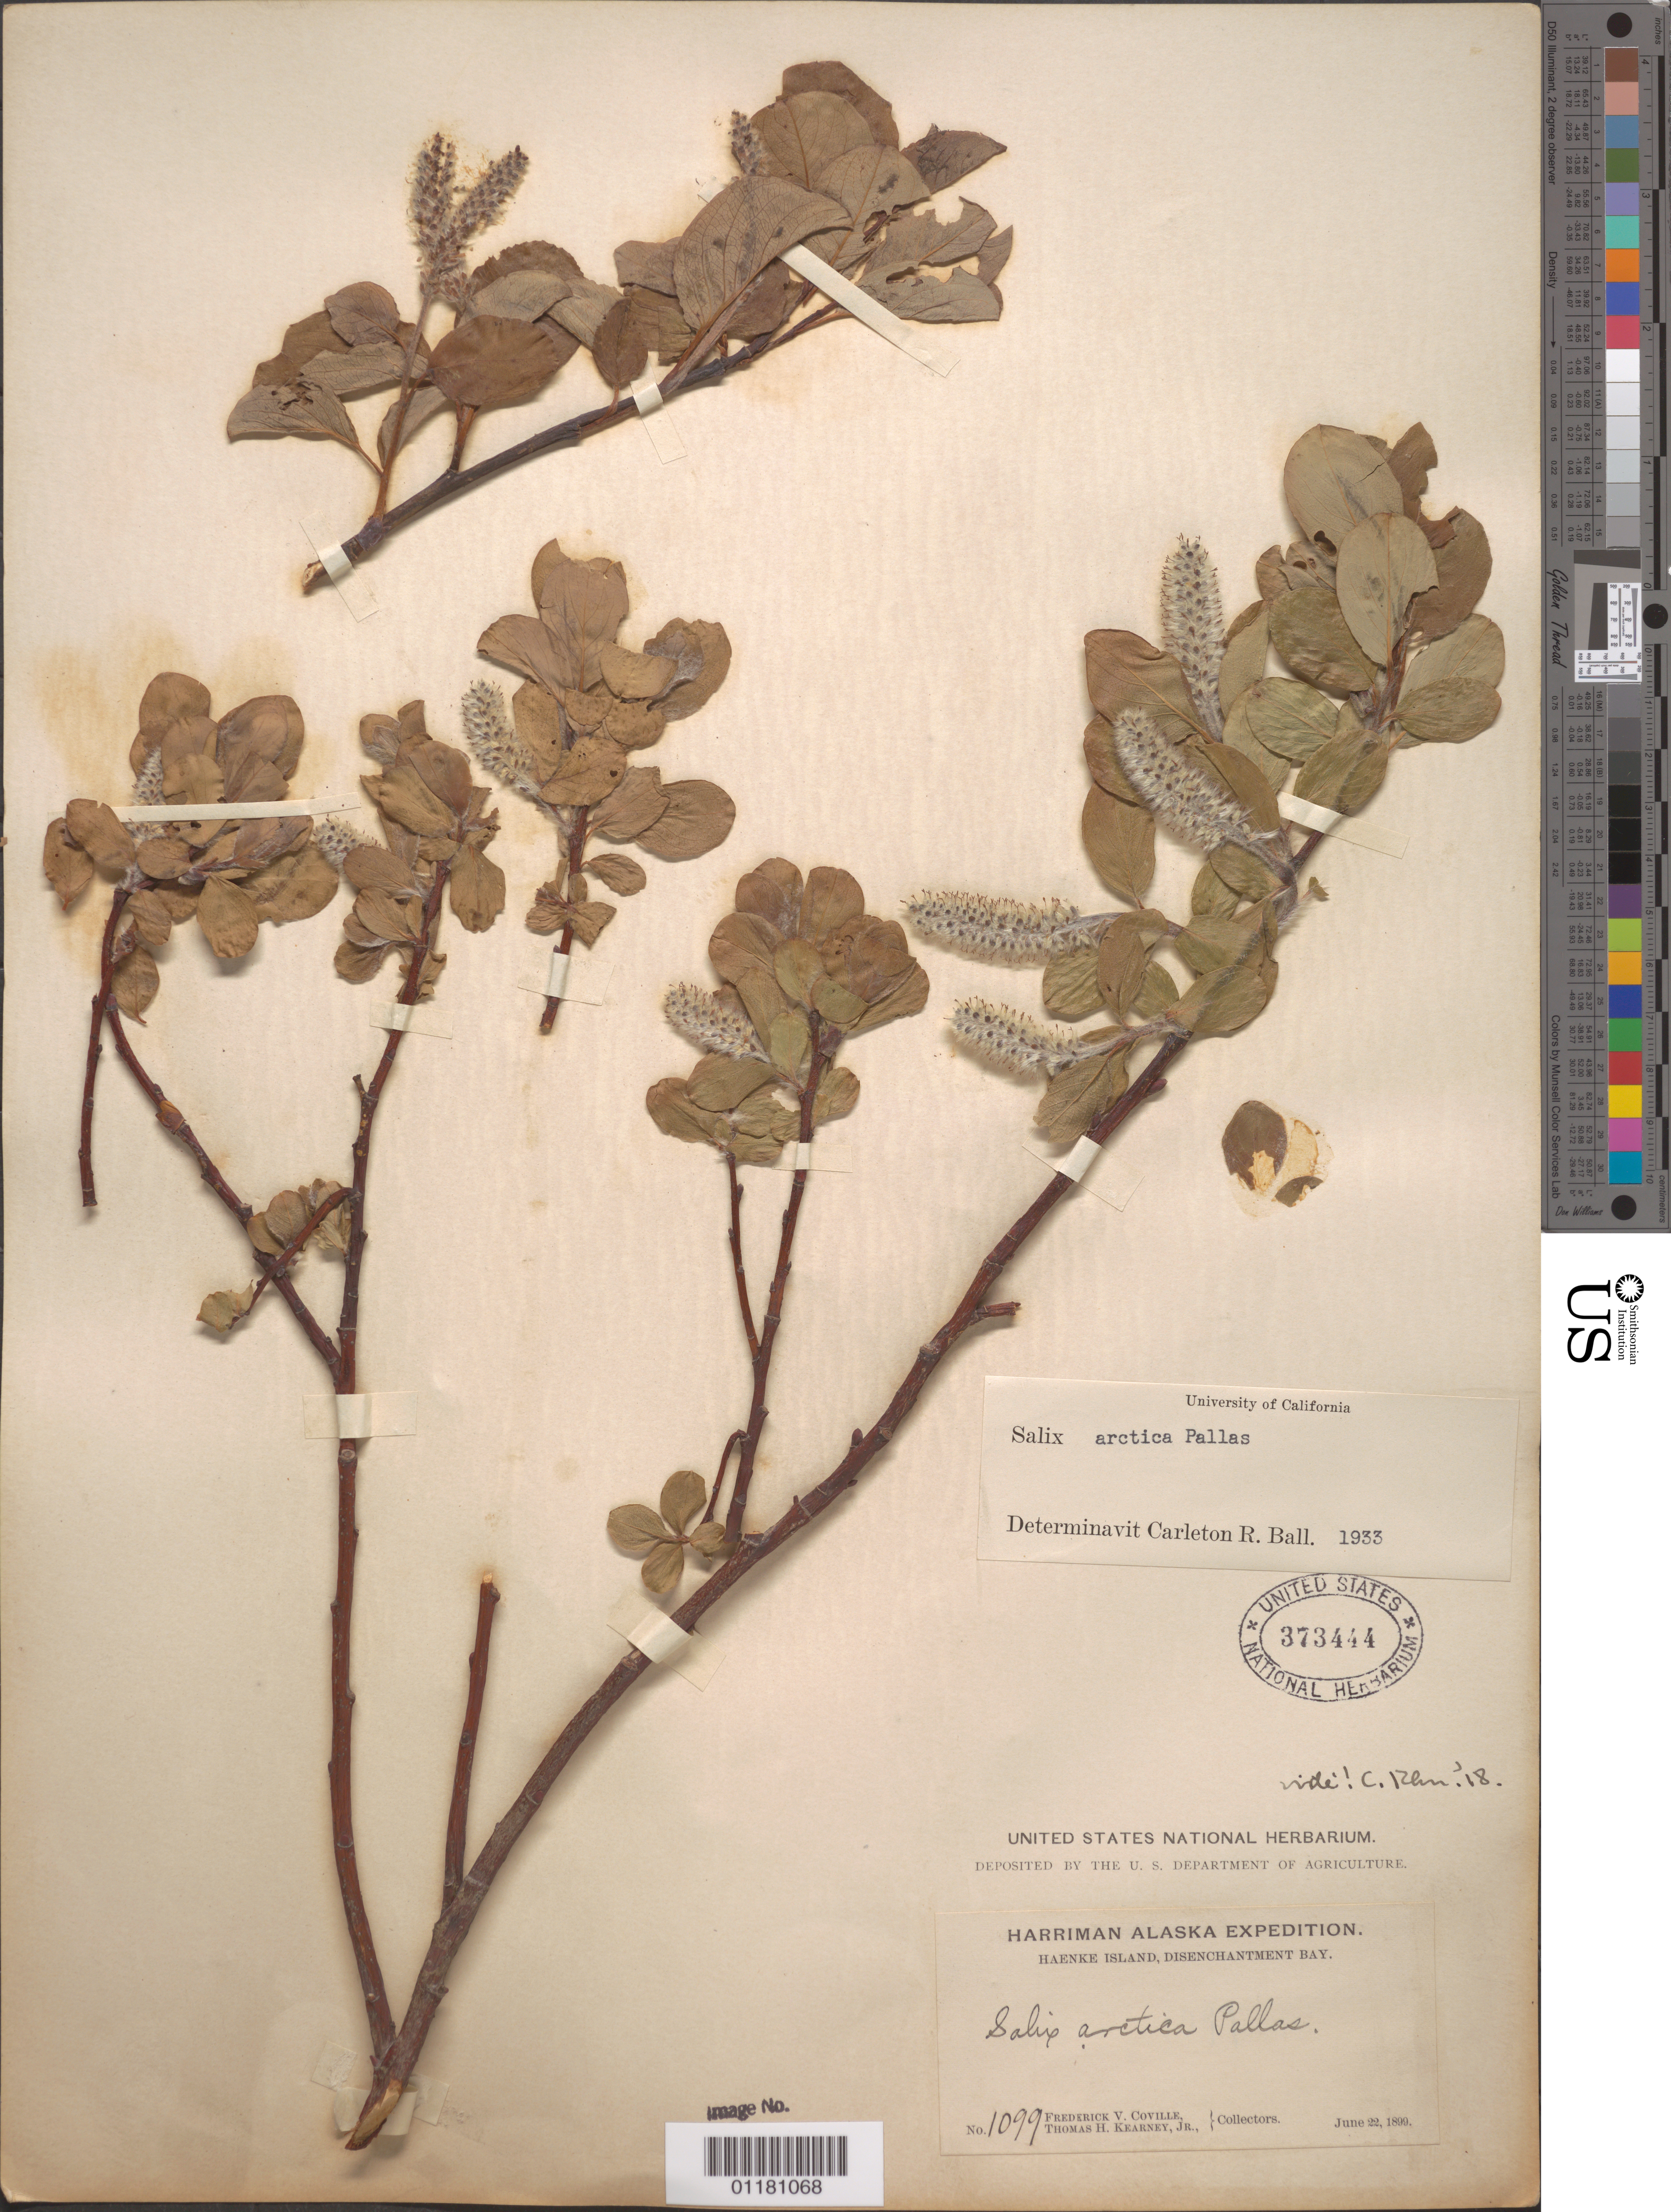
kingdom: Plantae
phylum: Tracheophyta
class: Magnoliopsida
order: Malpighiales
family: Salicaceae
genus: Salix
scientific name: Salix arctica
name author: Pall.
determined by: Ball, C. R.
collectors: F. V. Coville & T. H. Kearney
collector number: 1099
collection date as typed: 22 Jun 1899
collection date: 1899-06-22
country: United States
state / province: Alaska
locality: Haenke Island, Disenchantment Bay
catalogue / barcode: US 373444